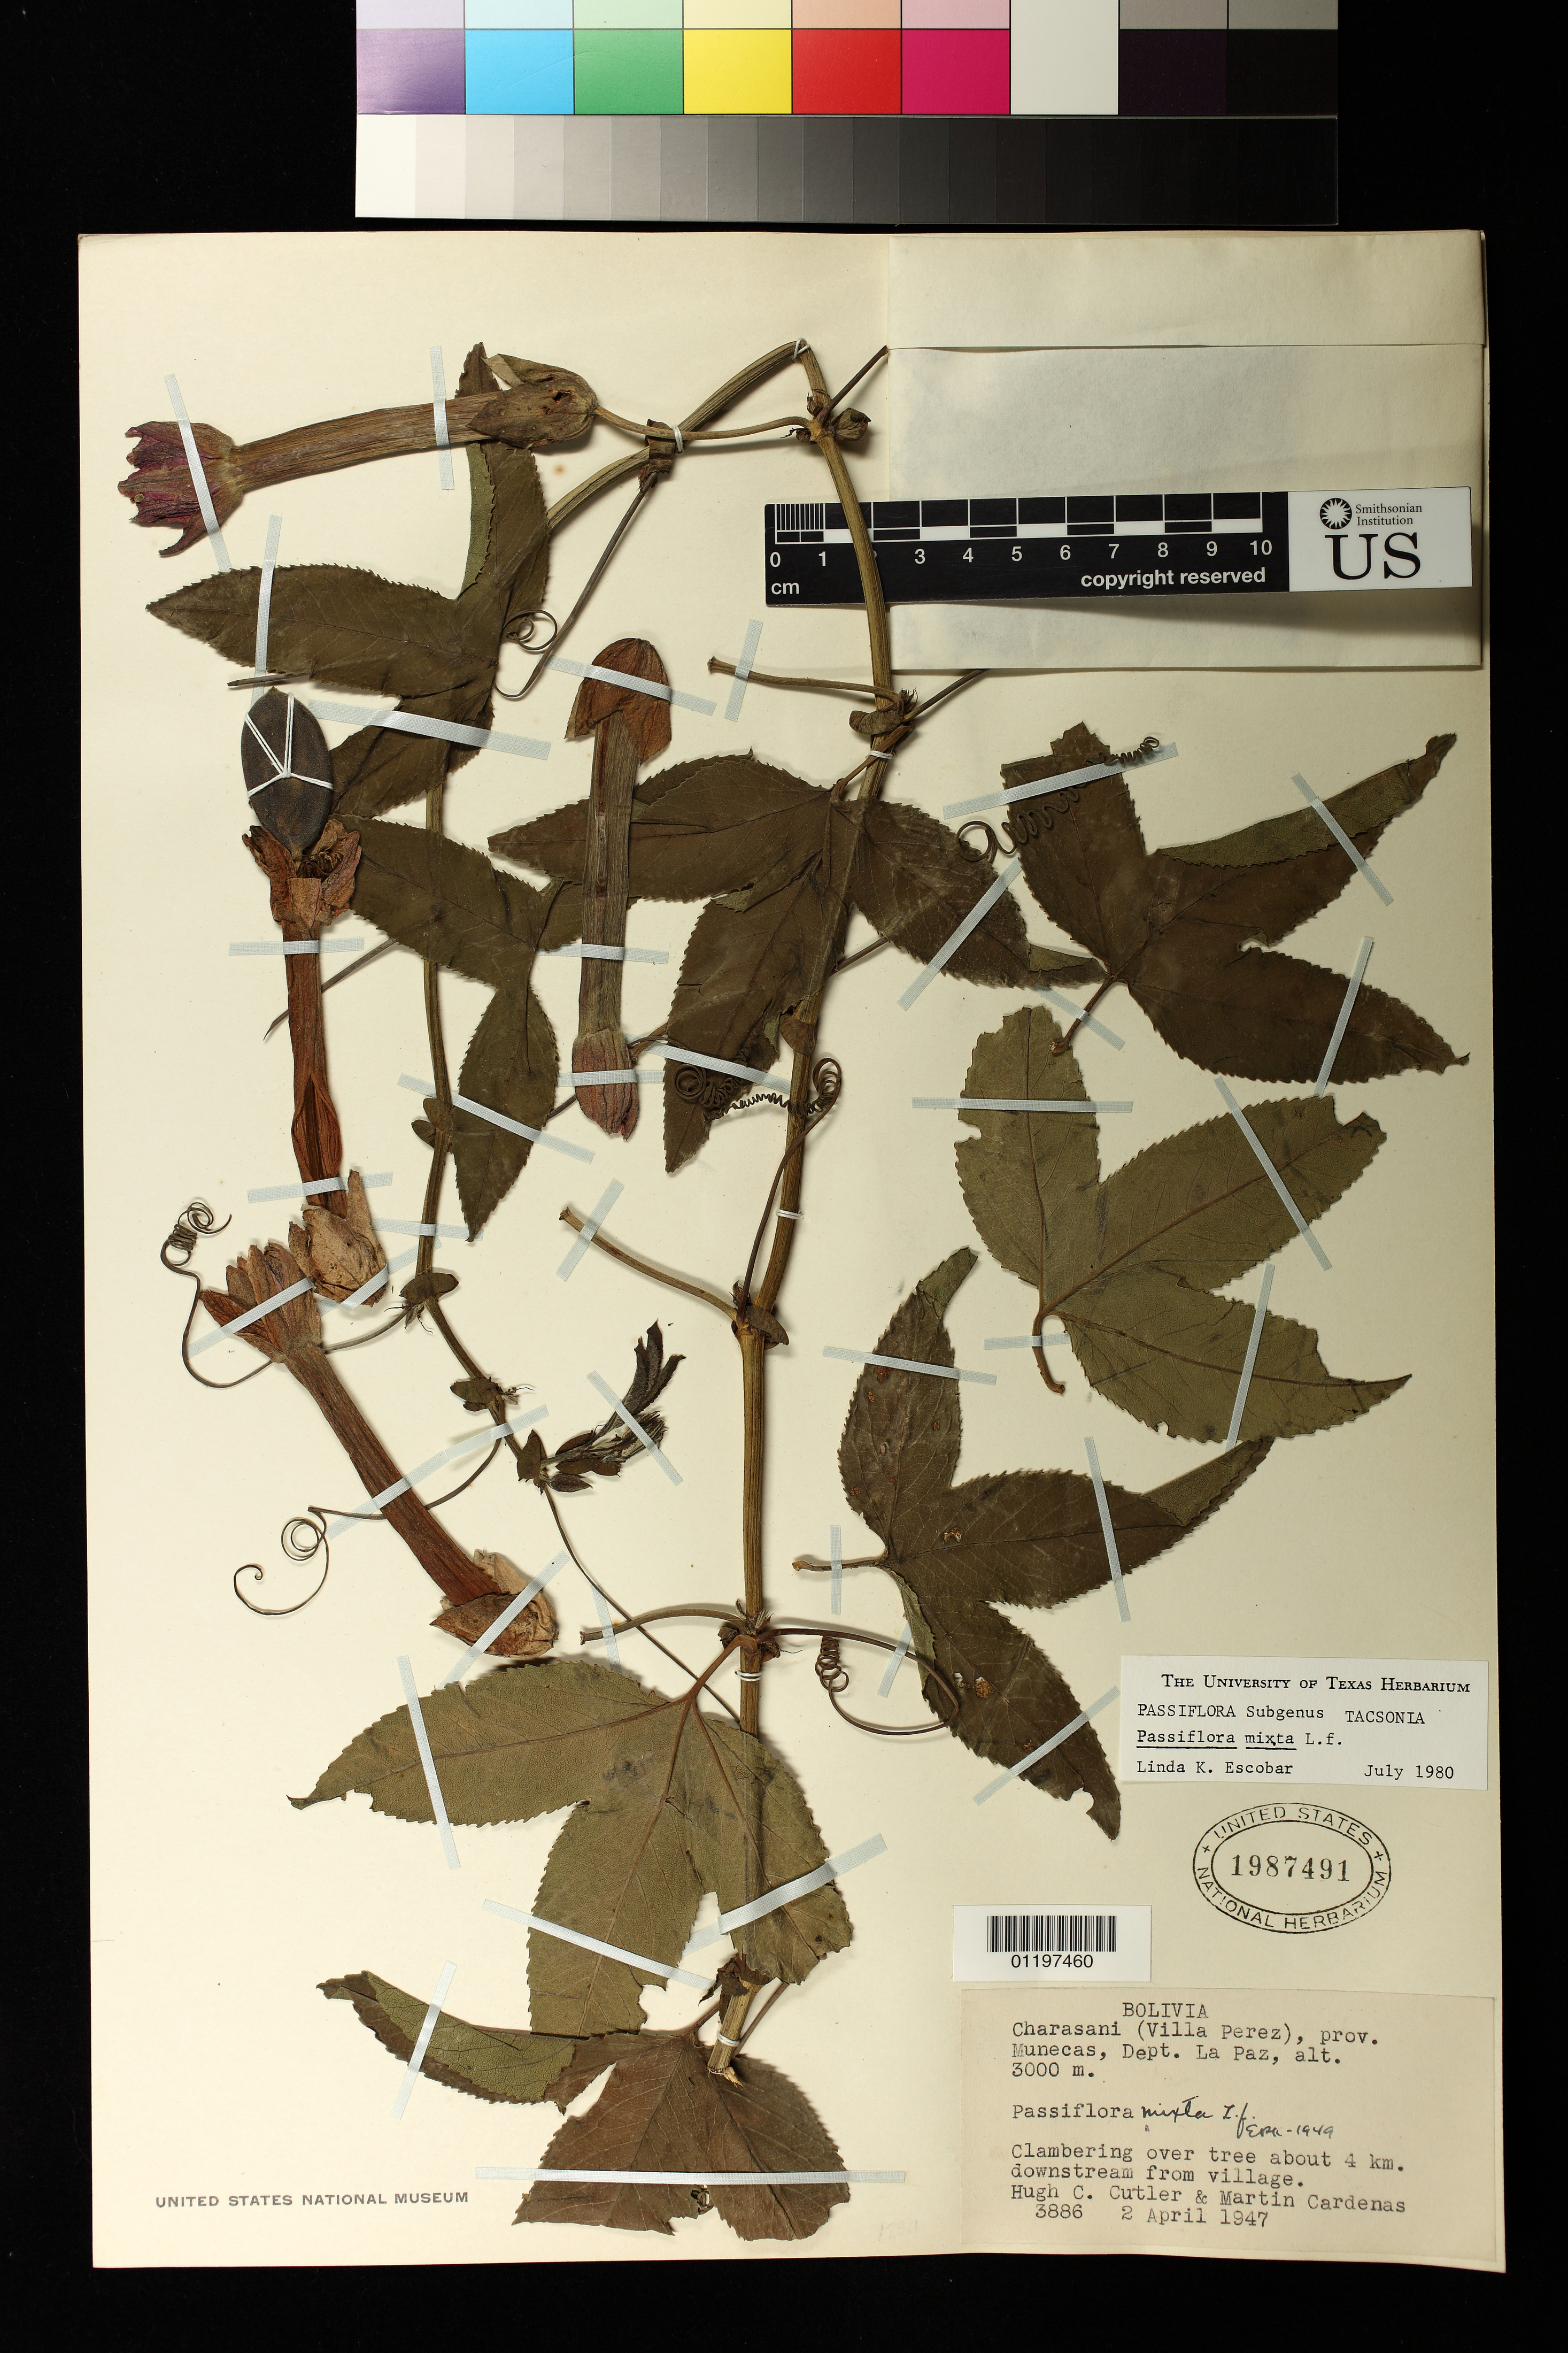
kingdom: Plantae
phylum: Tracheophyta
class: Magnoliopsida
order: Malpighiales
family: Passifloraceae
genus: Passiflora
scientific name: Passiflora mixta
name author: L. f.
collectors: H. C. Cutler & M. Cárdenas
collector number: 3886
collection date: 1947-04-02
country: Bolivia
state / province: La Paz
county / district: Munecas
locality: Charasani (Villa Perez).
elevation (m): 3000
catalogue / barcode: US 1987491